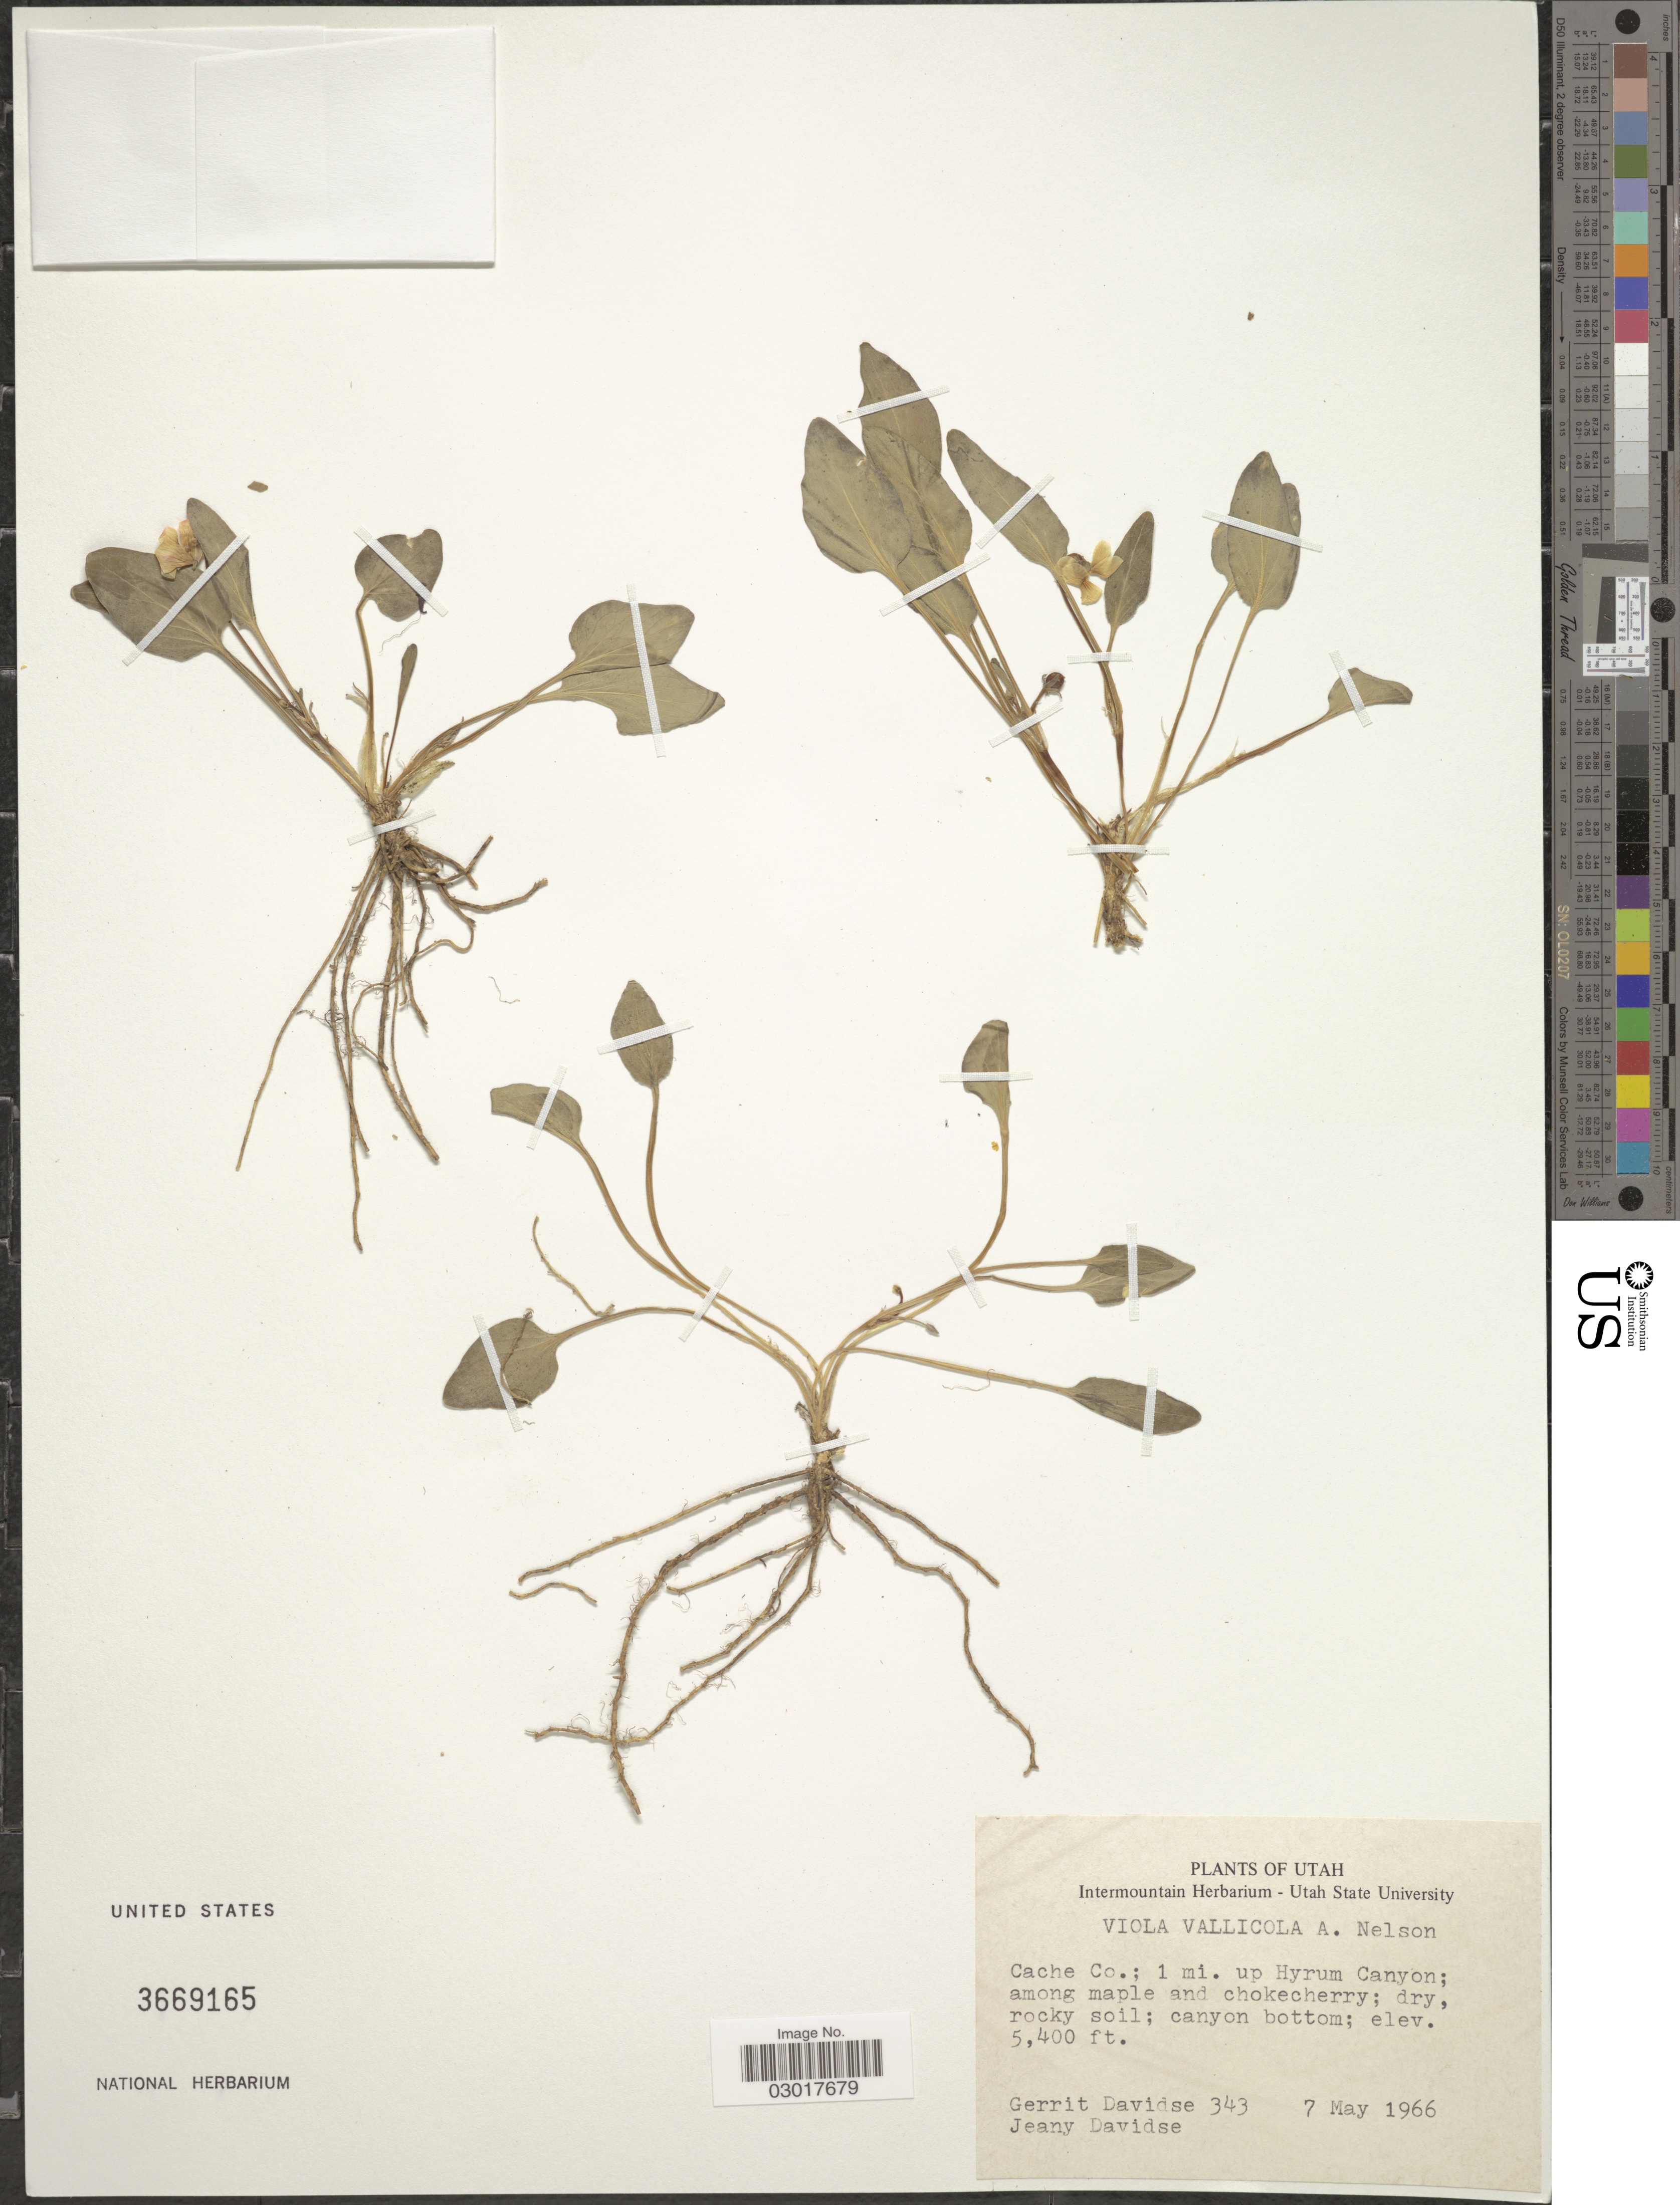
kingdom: Plantae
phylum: Tracheophyta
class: Magnoliopsida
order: Malpighiales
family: Violaceae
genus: Viola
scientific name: Viola vallicola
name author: A. Nelson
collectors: G. Davidse & J. Davidse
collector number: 343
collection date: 1966-05-07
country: United States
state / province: Utah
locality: Cache Co.; 1 mi. up Hyrum Canyon; among maple and chokecherry.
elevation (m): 1646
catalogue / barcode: US 3669165